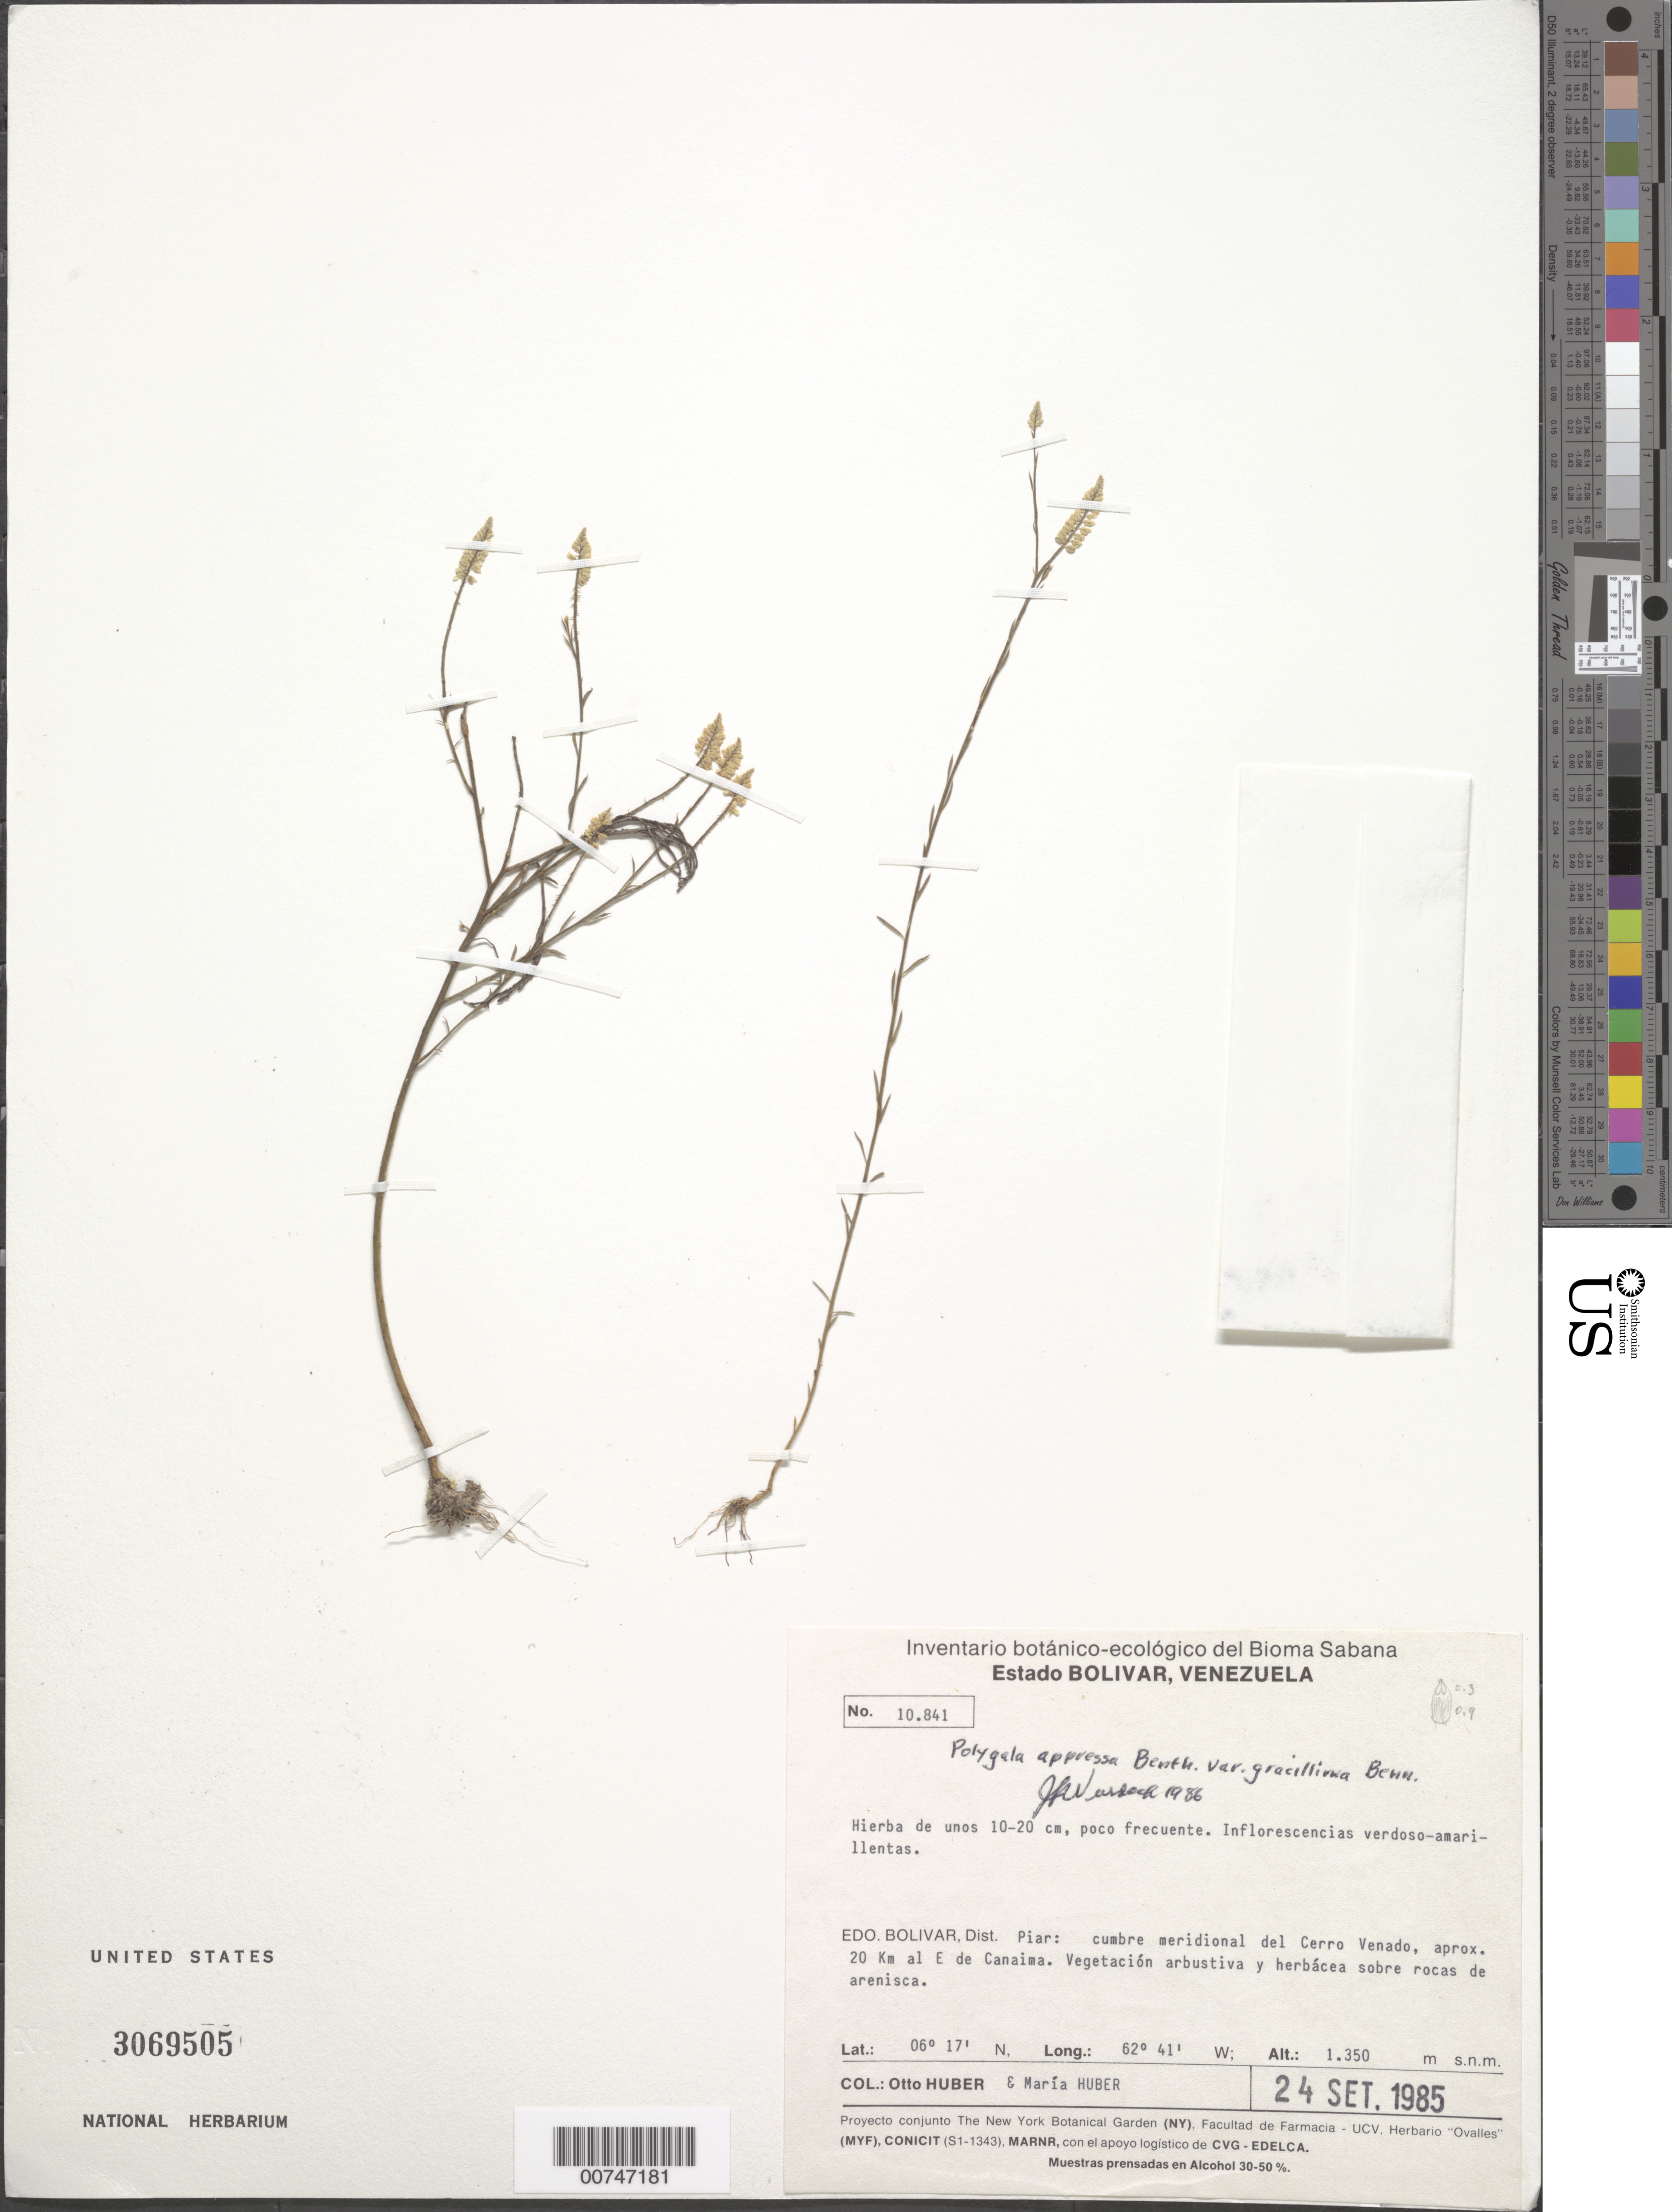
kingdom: Plantae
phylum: Tracheophyta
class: Magnoliopsida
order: Fabales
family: Polygalaceae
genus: Polygala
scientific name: Polygala appressa var. gracillima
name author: (S. Watson) A.W. Benn.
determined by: Wurdack, John J., (US), US (UNITED STATES)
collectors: O. Huber & M. Huber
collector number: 10841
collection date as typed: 24-Sep-85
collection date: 1985-09-24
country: Venezuela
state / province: Bolívar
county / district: Piar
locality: Cerro Venado, 20 km E of Canaima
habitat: Vegetation arbustiva y herbacea sobre rocas de arenisca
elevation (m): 1350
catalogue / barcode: US 3069505